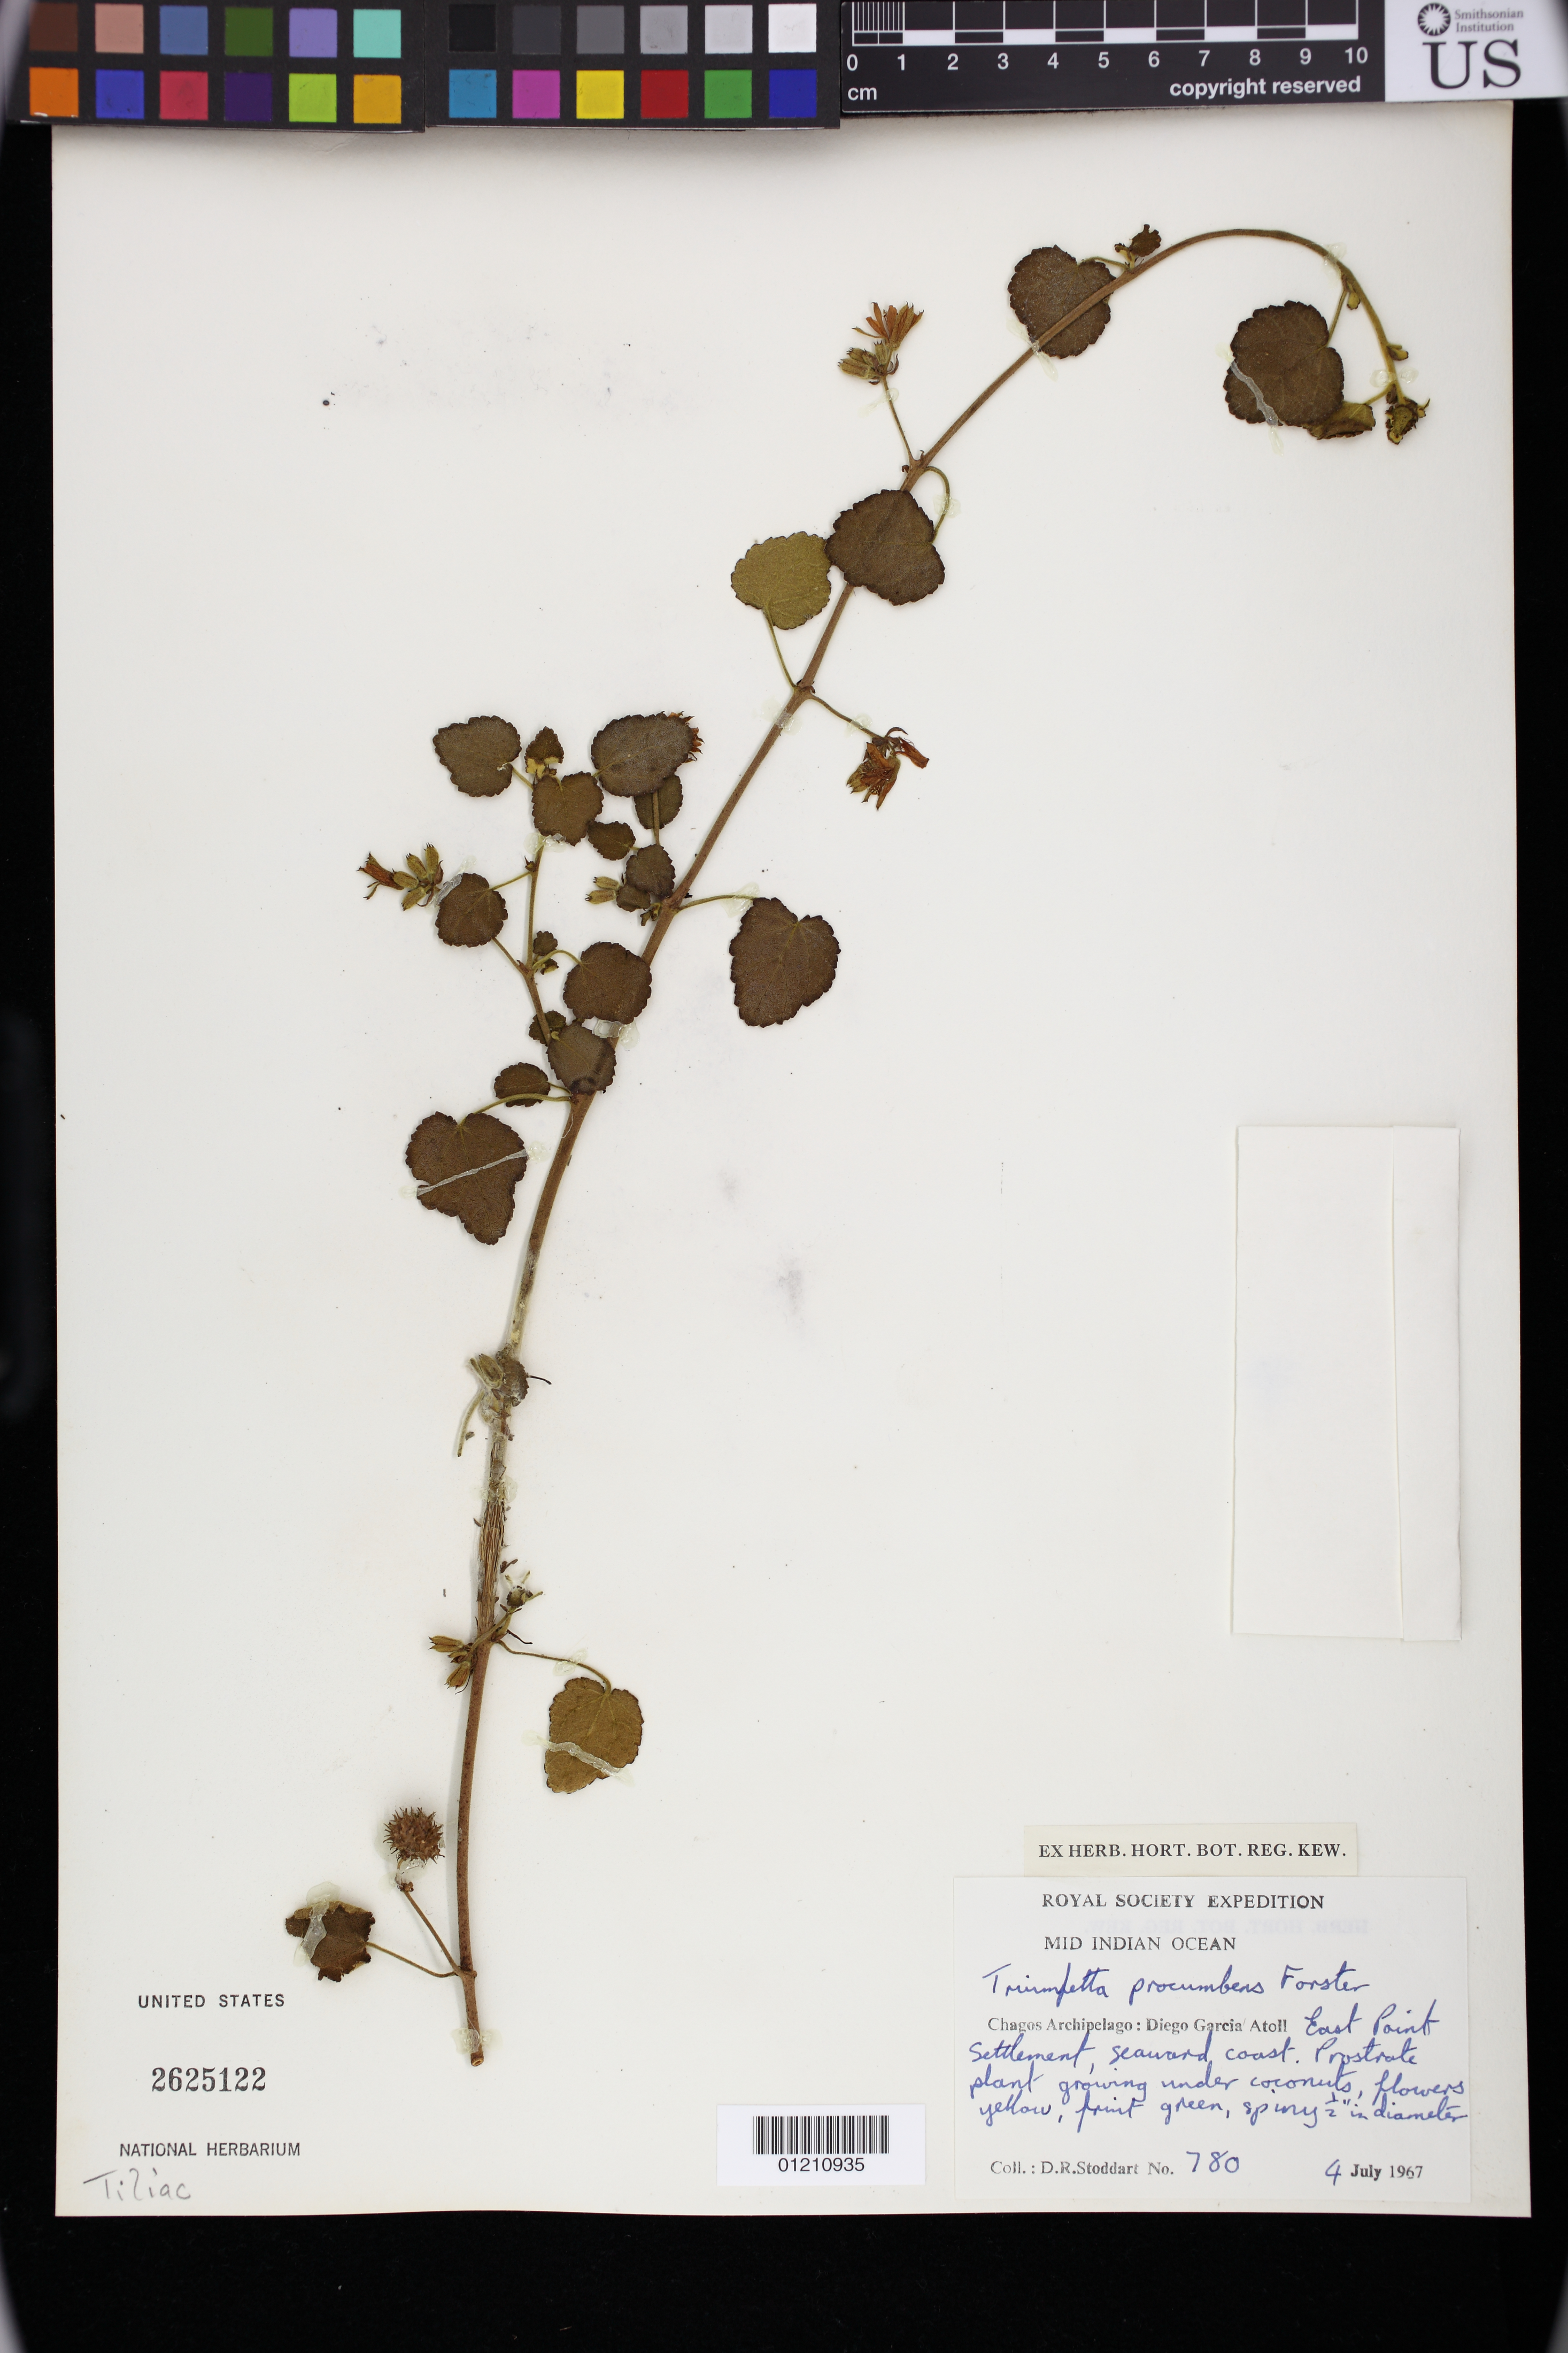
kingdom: Plantae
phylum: Tracheophyta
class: Magnoliopsida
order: Malvales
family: Malvaceae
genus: Triumfetta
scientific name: Triumfetta procumbens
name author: G. Forst.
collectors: D. R. Stoddart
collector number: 780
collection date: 1967-07-04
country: British Indian Ocean Territory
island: Diego Garcia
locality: Chagos Archipelago: Diego Garcia Atoll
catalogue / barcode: US 2625122